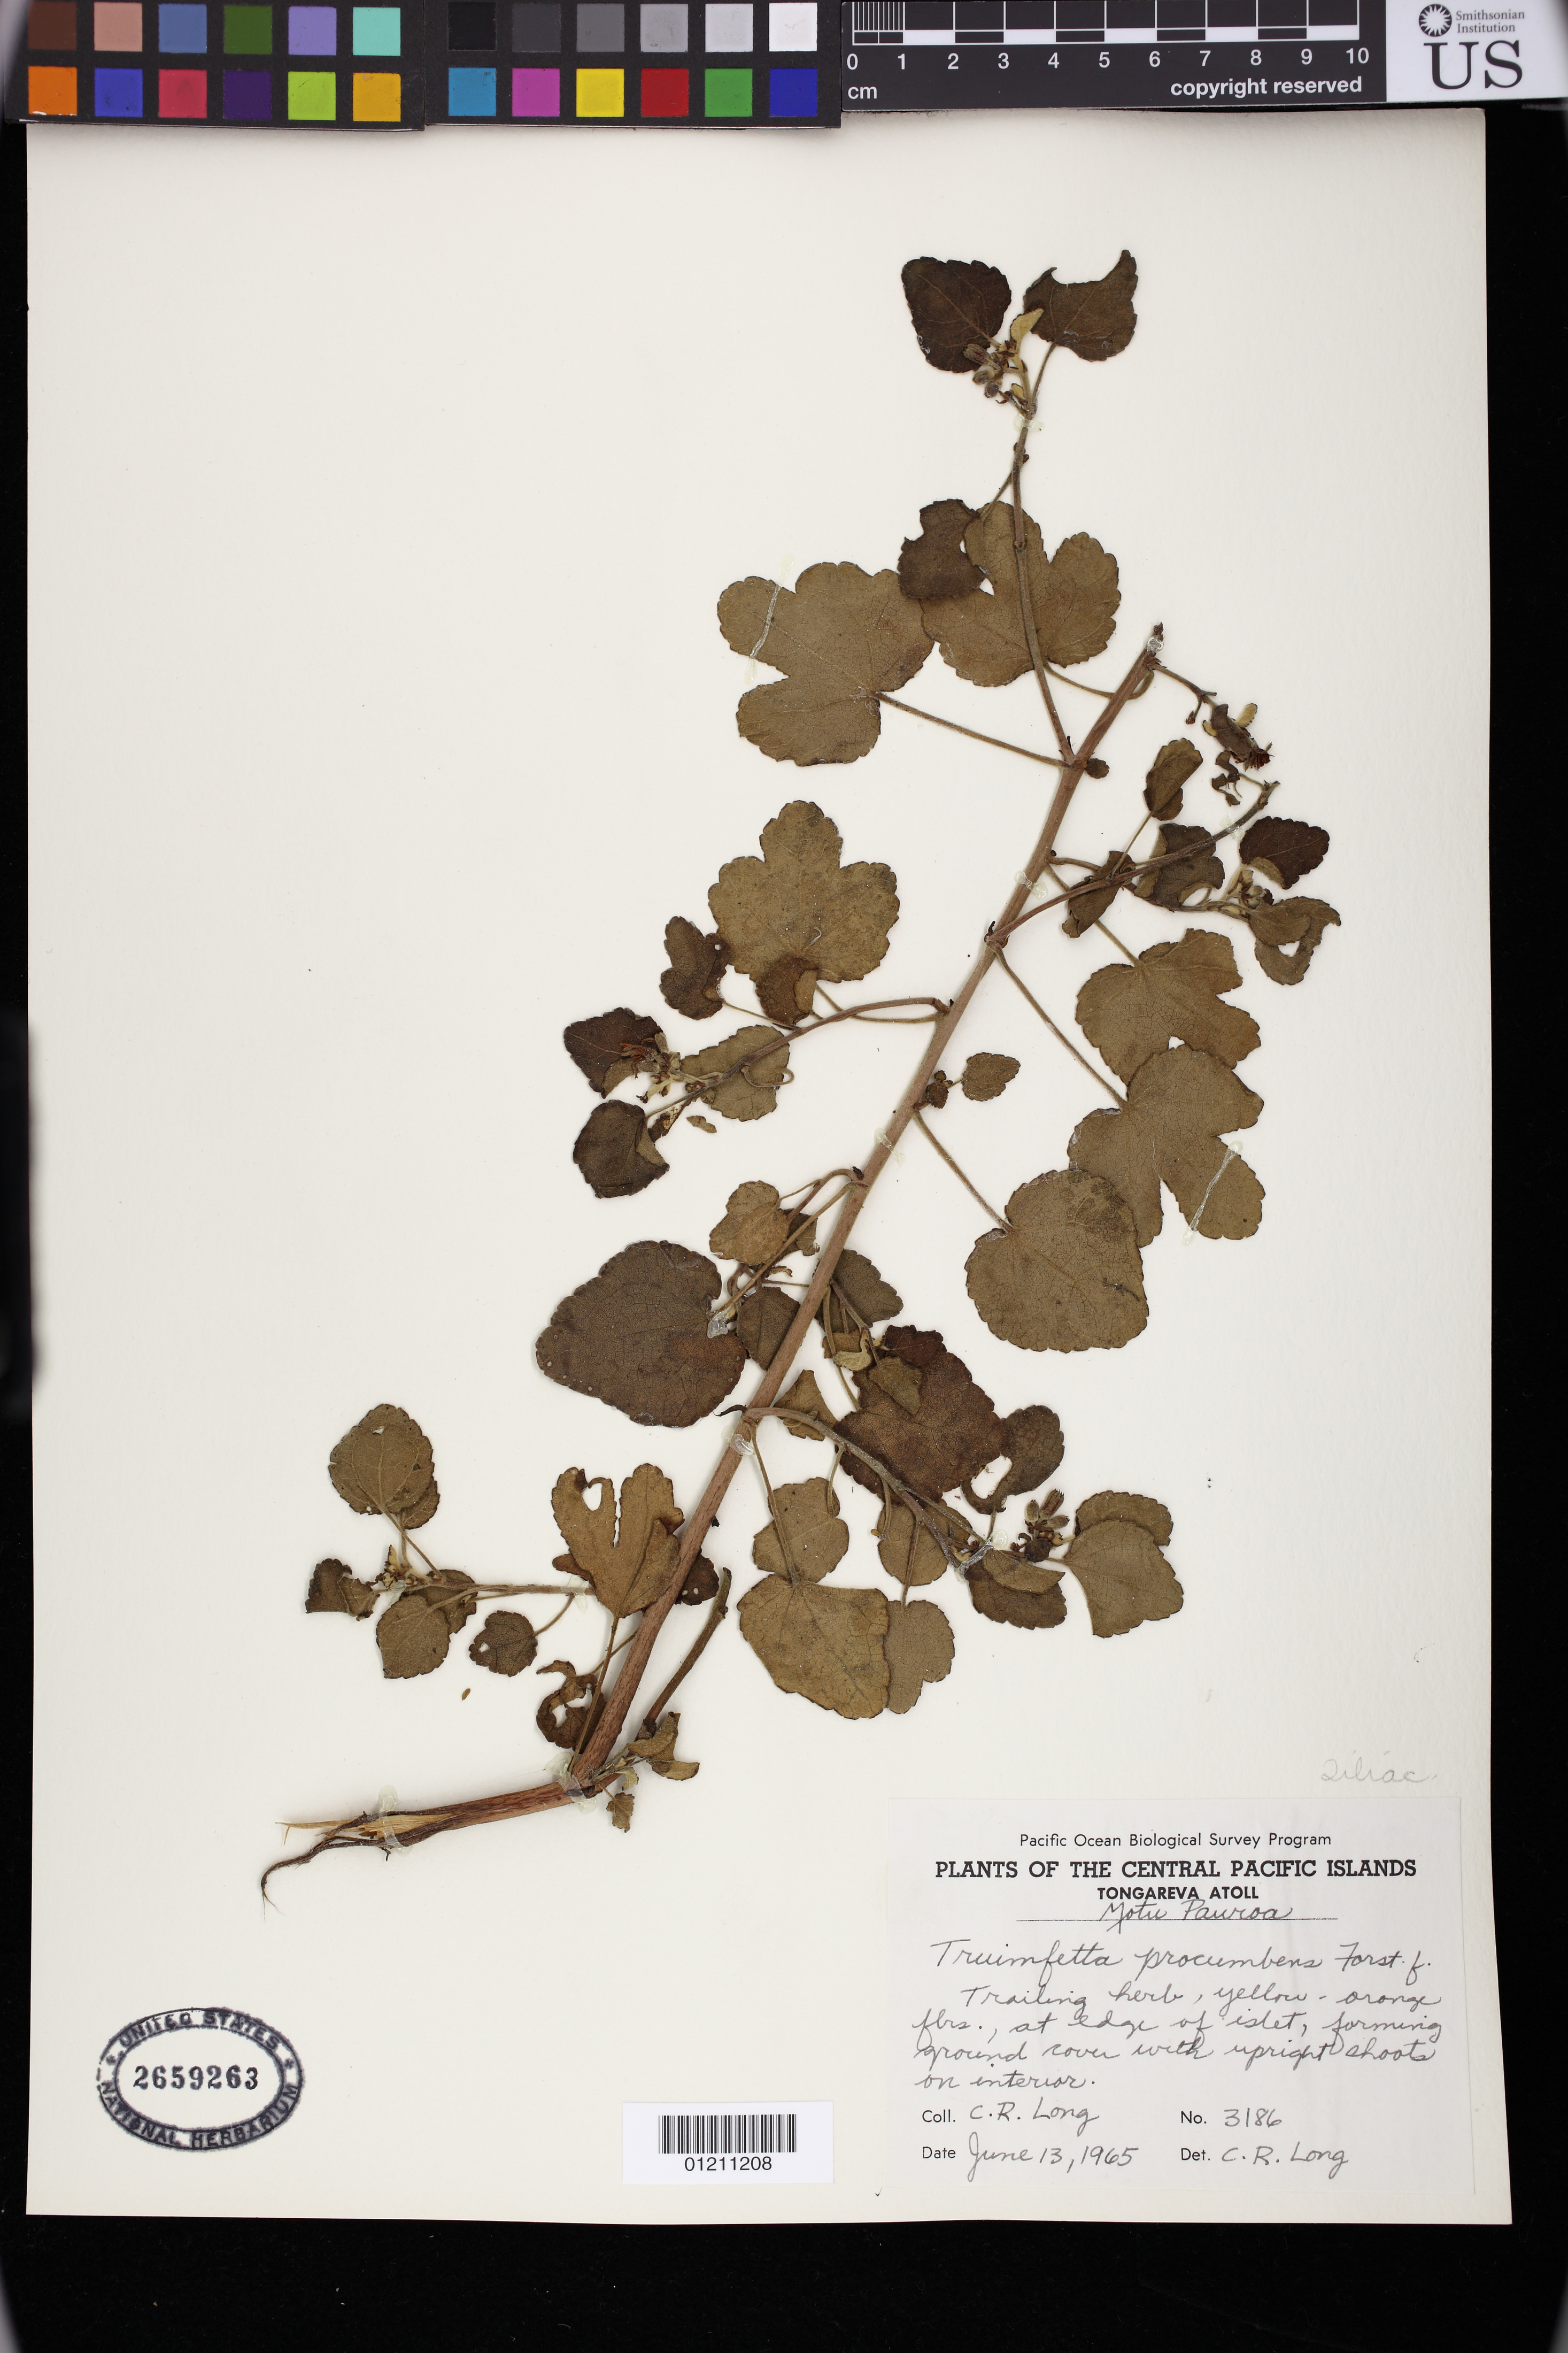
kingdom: Plantae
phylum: Tracheophyta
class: Magnoliopsida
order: Malvales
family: Malvaceae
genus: Triumfetta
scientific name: Triumfetta procumbens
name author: G. Forst.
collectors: C. R. Long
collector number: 3186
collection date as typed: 13 Jun 1965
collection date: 1965-06-13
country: Cook Islands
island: Penrhyn [Tongareva] Atoll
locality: Central Pacific Islands: Tongareva Atoll, Motu Pauroa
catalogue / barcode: US 2659263